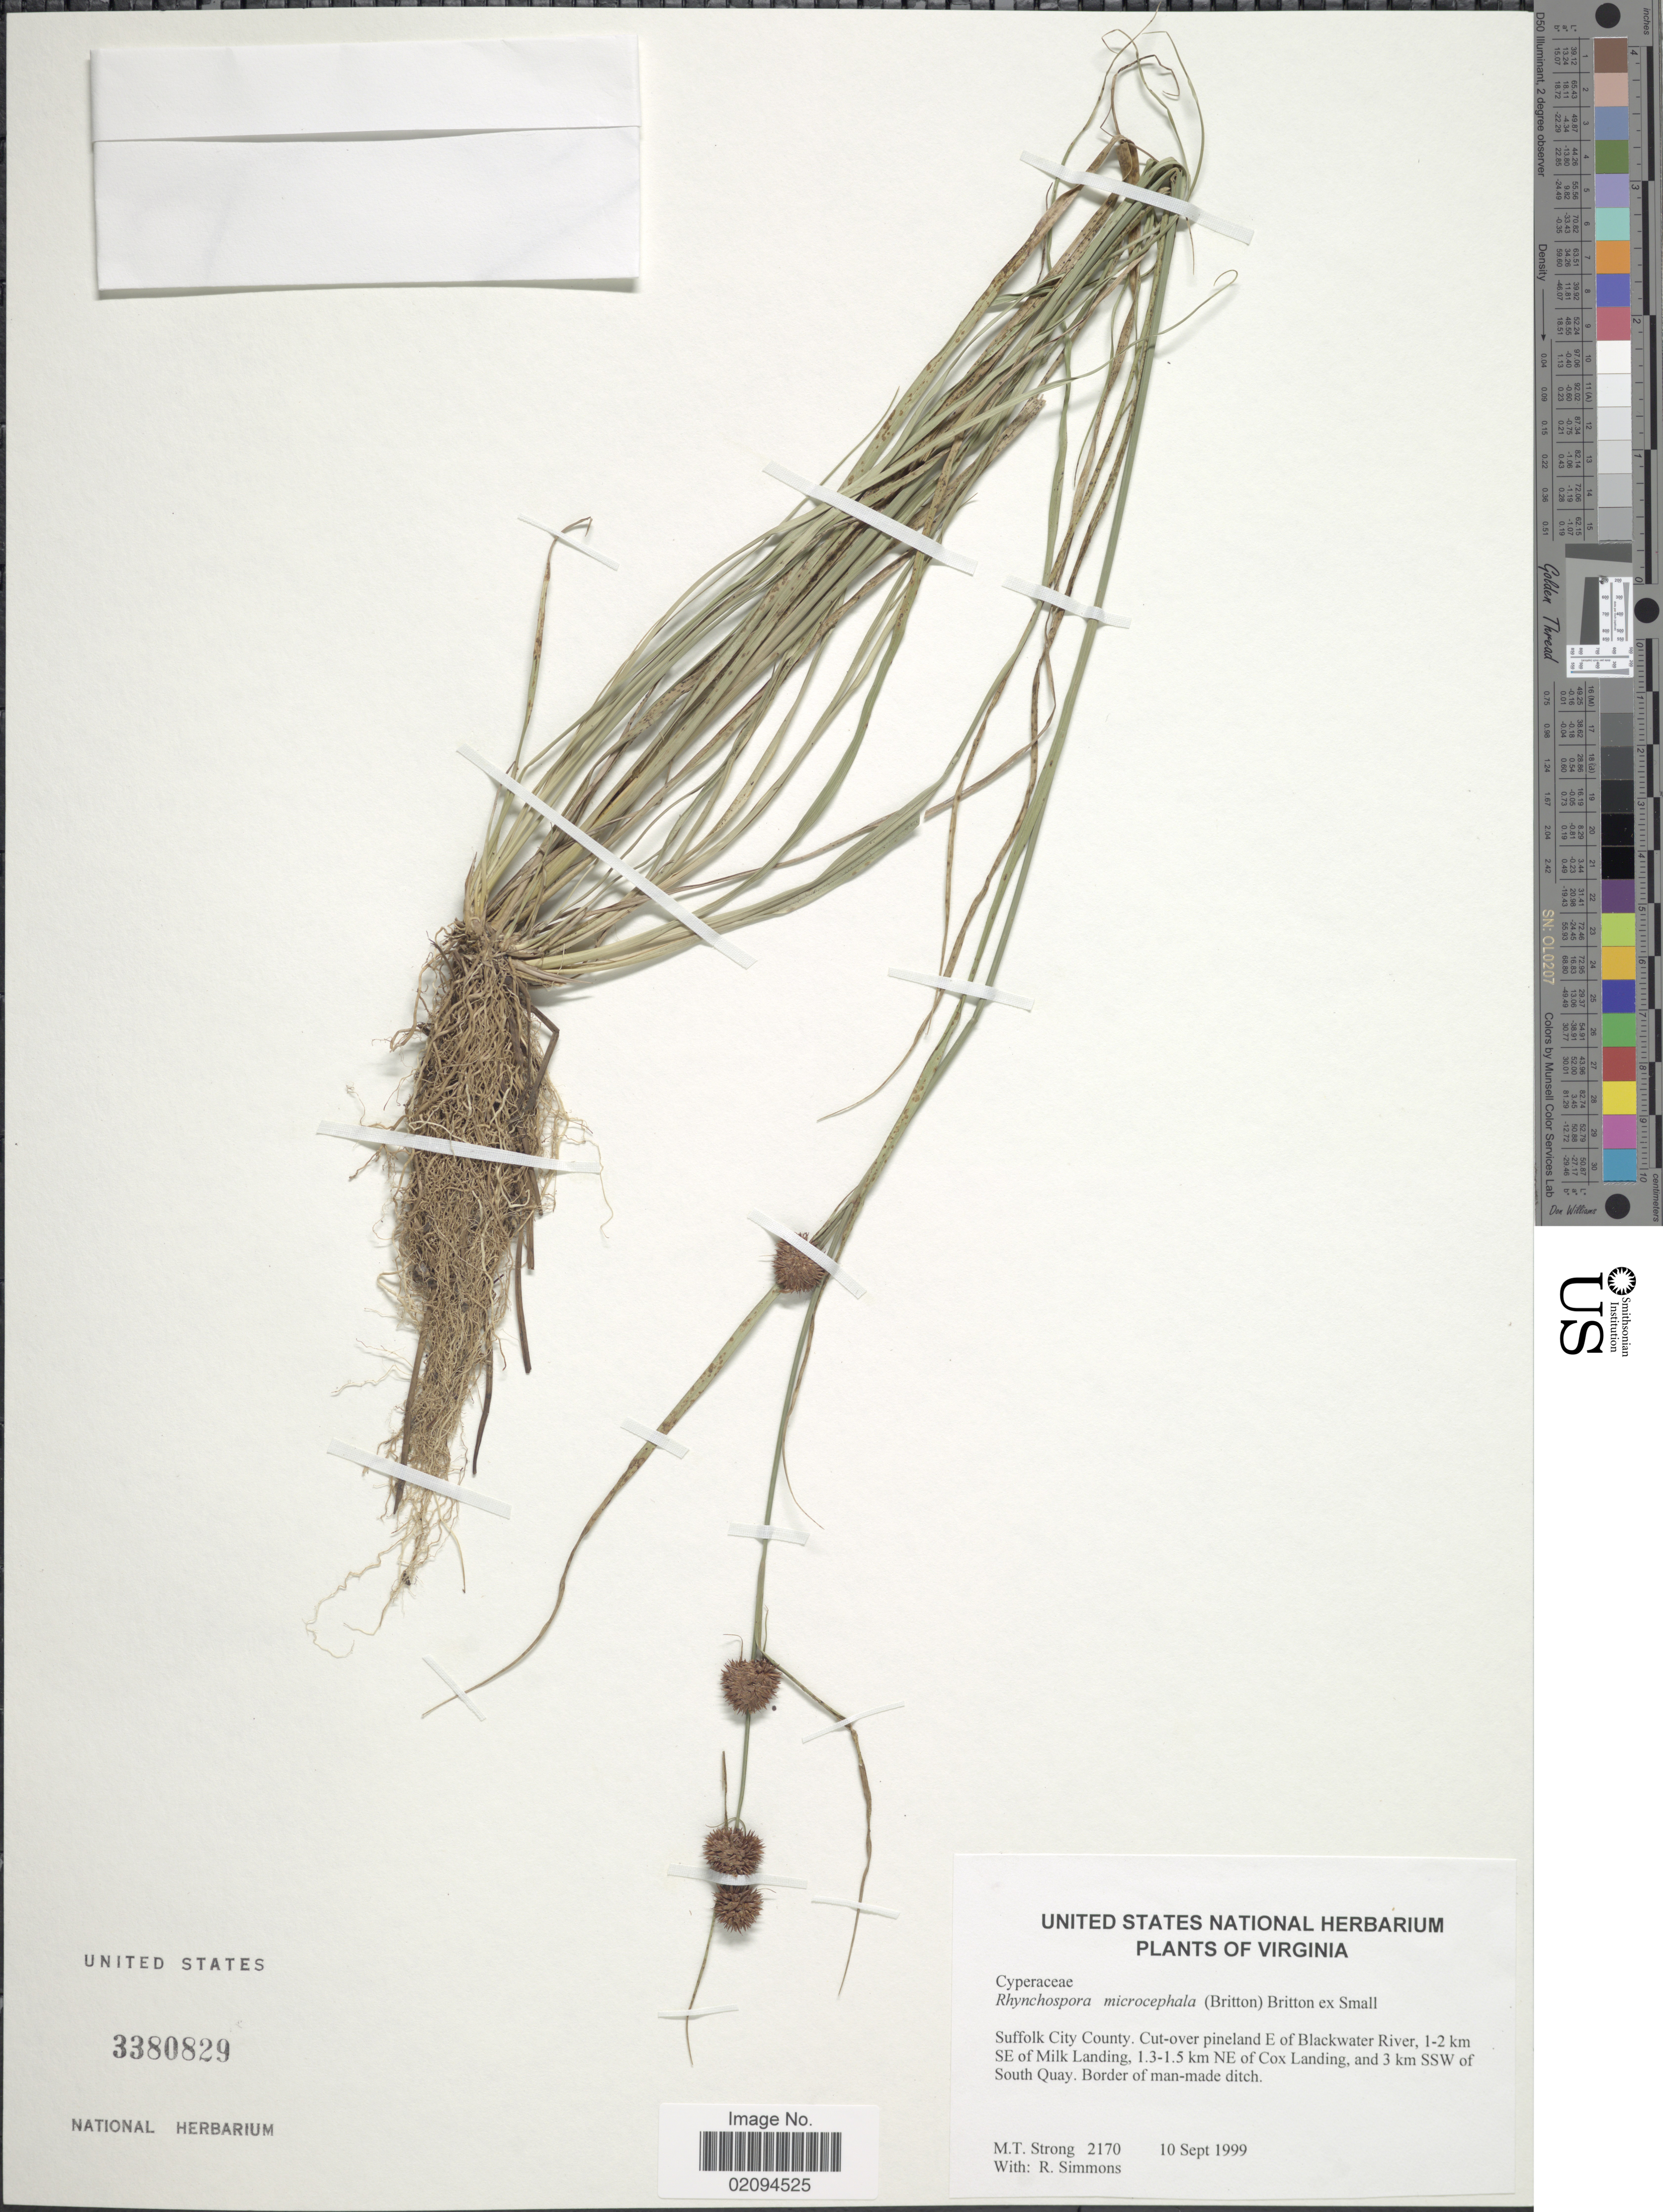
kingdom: Plantae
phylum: Tracheophyta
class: Liliopsida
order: Poales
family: Cyperaceae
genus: Rhynchospora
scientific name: Rhynchospora microcephala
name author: (Britton) Britton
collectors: M. T. Strong & R. Simmons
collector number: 2170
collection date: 1999-09-10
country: United States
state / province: Virginia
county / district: City of Suffolk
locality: Suffolk City County. Cut-over pineland E of Blackwater River, 1-2 km SE of Milk Landing, 1.3-1.5 km NE of Cox Landing, and 3 km SSW of South Quay. Border of man-made ditch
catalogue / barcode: US 3380829